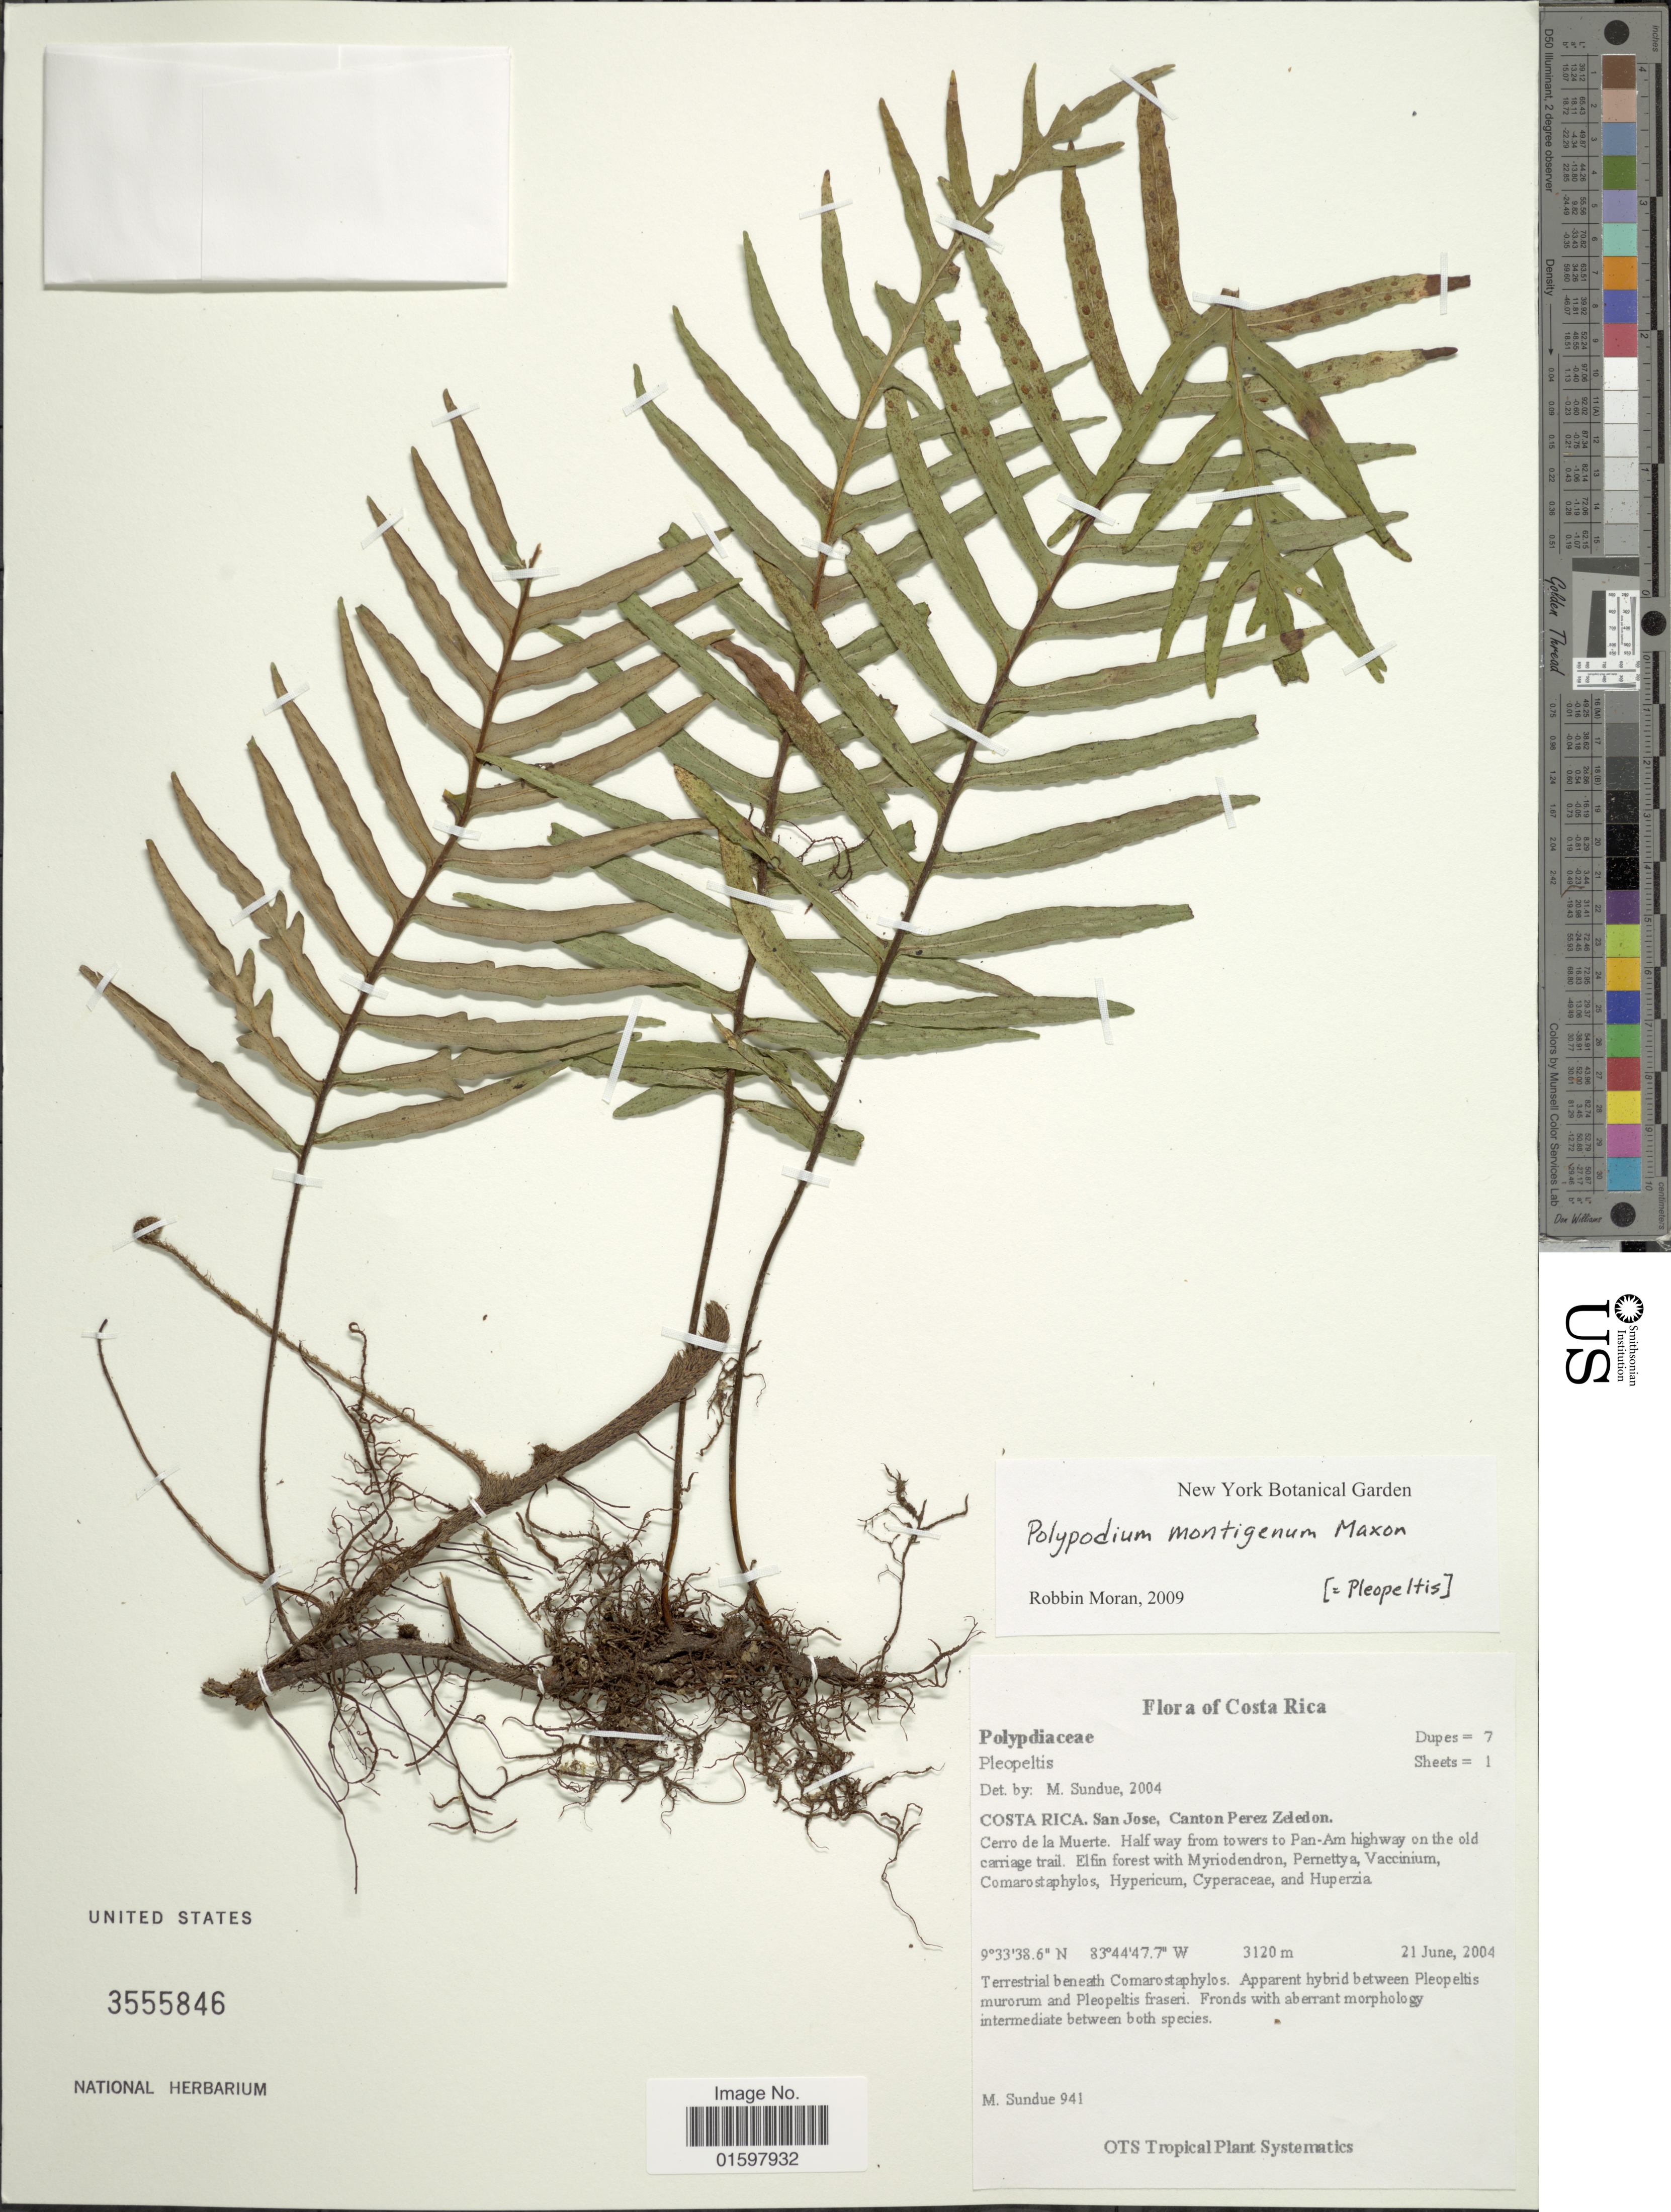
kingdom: Plantae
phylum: Tracheophyta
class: Polypodiopsida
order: Polypodiales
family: Polypodiaceae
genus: Pleopeltis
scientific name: Pleopeltis montigena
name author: (Maxon) A.R. Sm. & Tejero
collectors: M. Sundue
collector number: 941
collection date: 2004-06-21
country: Costa Rica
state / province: San José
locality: Canton Perez Zeledon. Cerro de la Muerte. Half way from towers to Pan-Am highway on the old carriage trail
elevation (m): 3120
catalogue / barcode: US 3555846